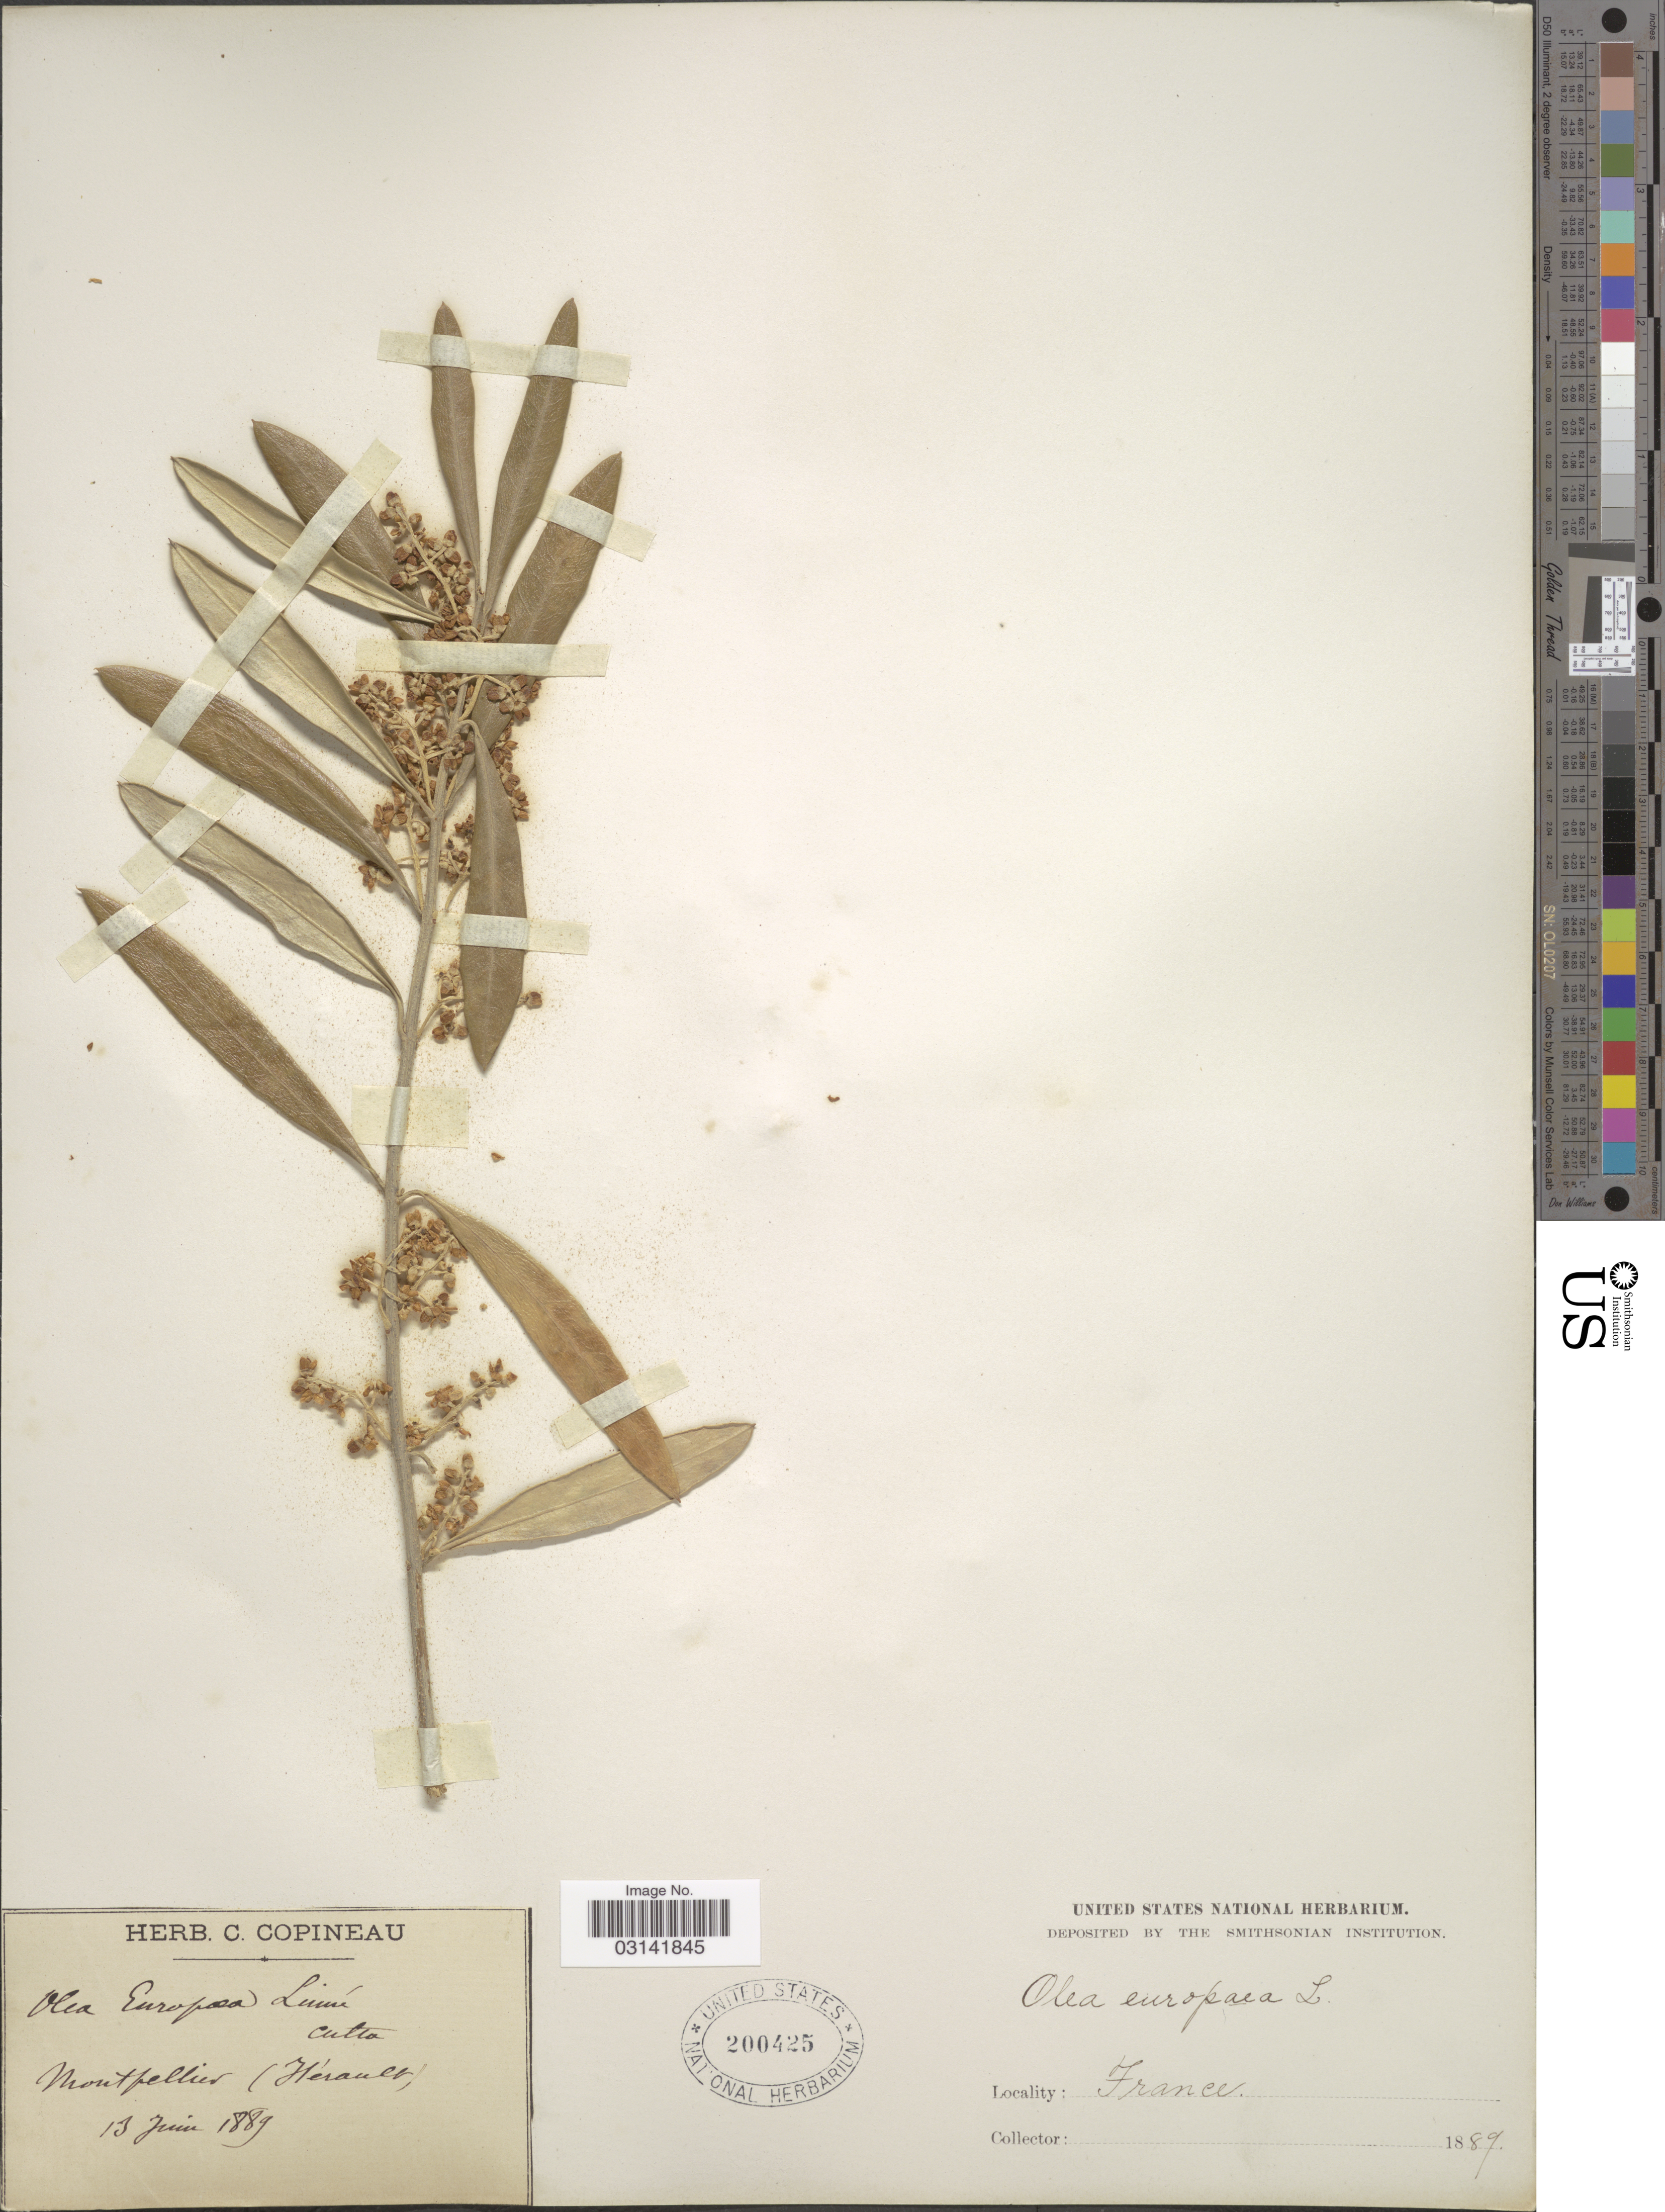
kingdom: Plantae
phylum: Tracheophyta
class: Magnoliopsida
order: Lamiales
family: Oleaceae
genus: Olea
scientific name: Olea europaea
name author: L.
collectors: ex herb. C. Copineau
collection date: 1889-06-13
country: France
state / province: Occitanie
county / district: Hérault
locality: Montpellier (Hérault).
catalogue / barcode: US 200425